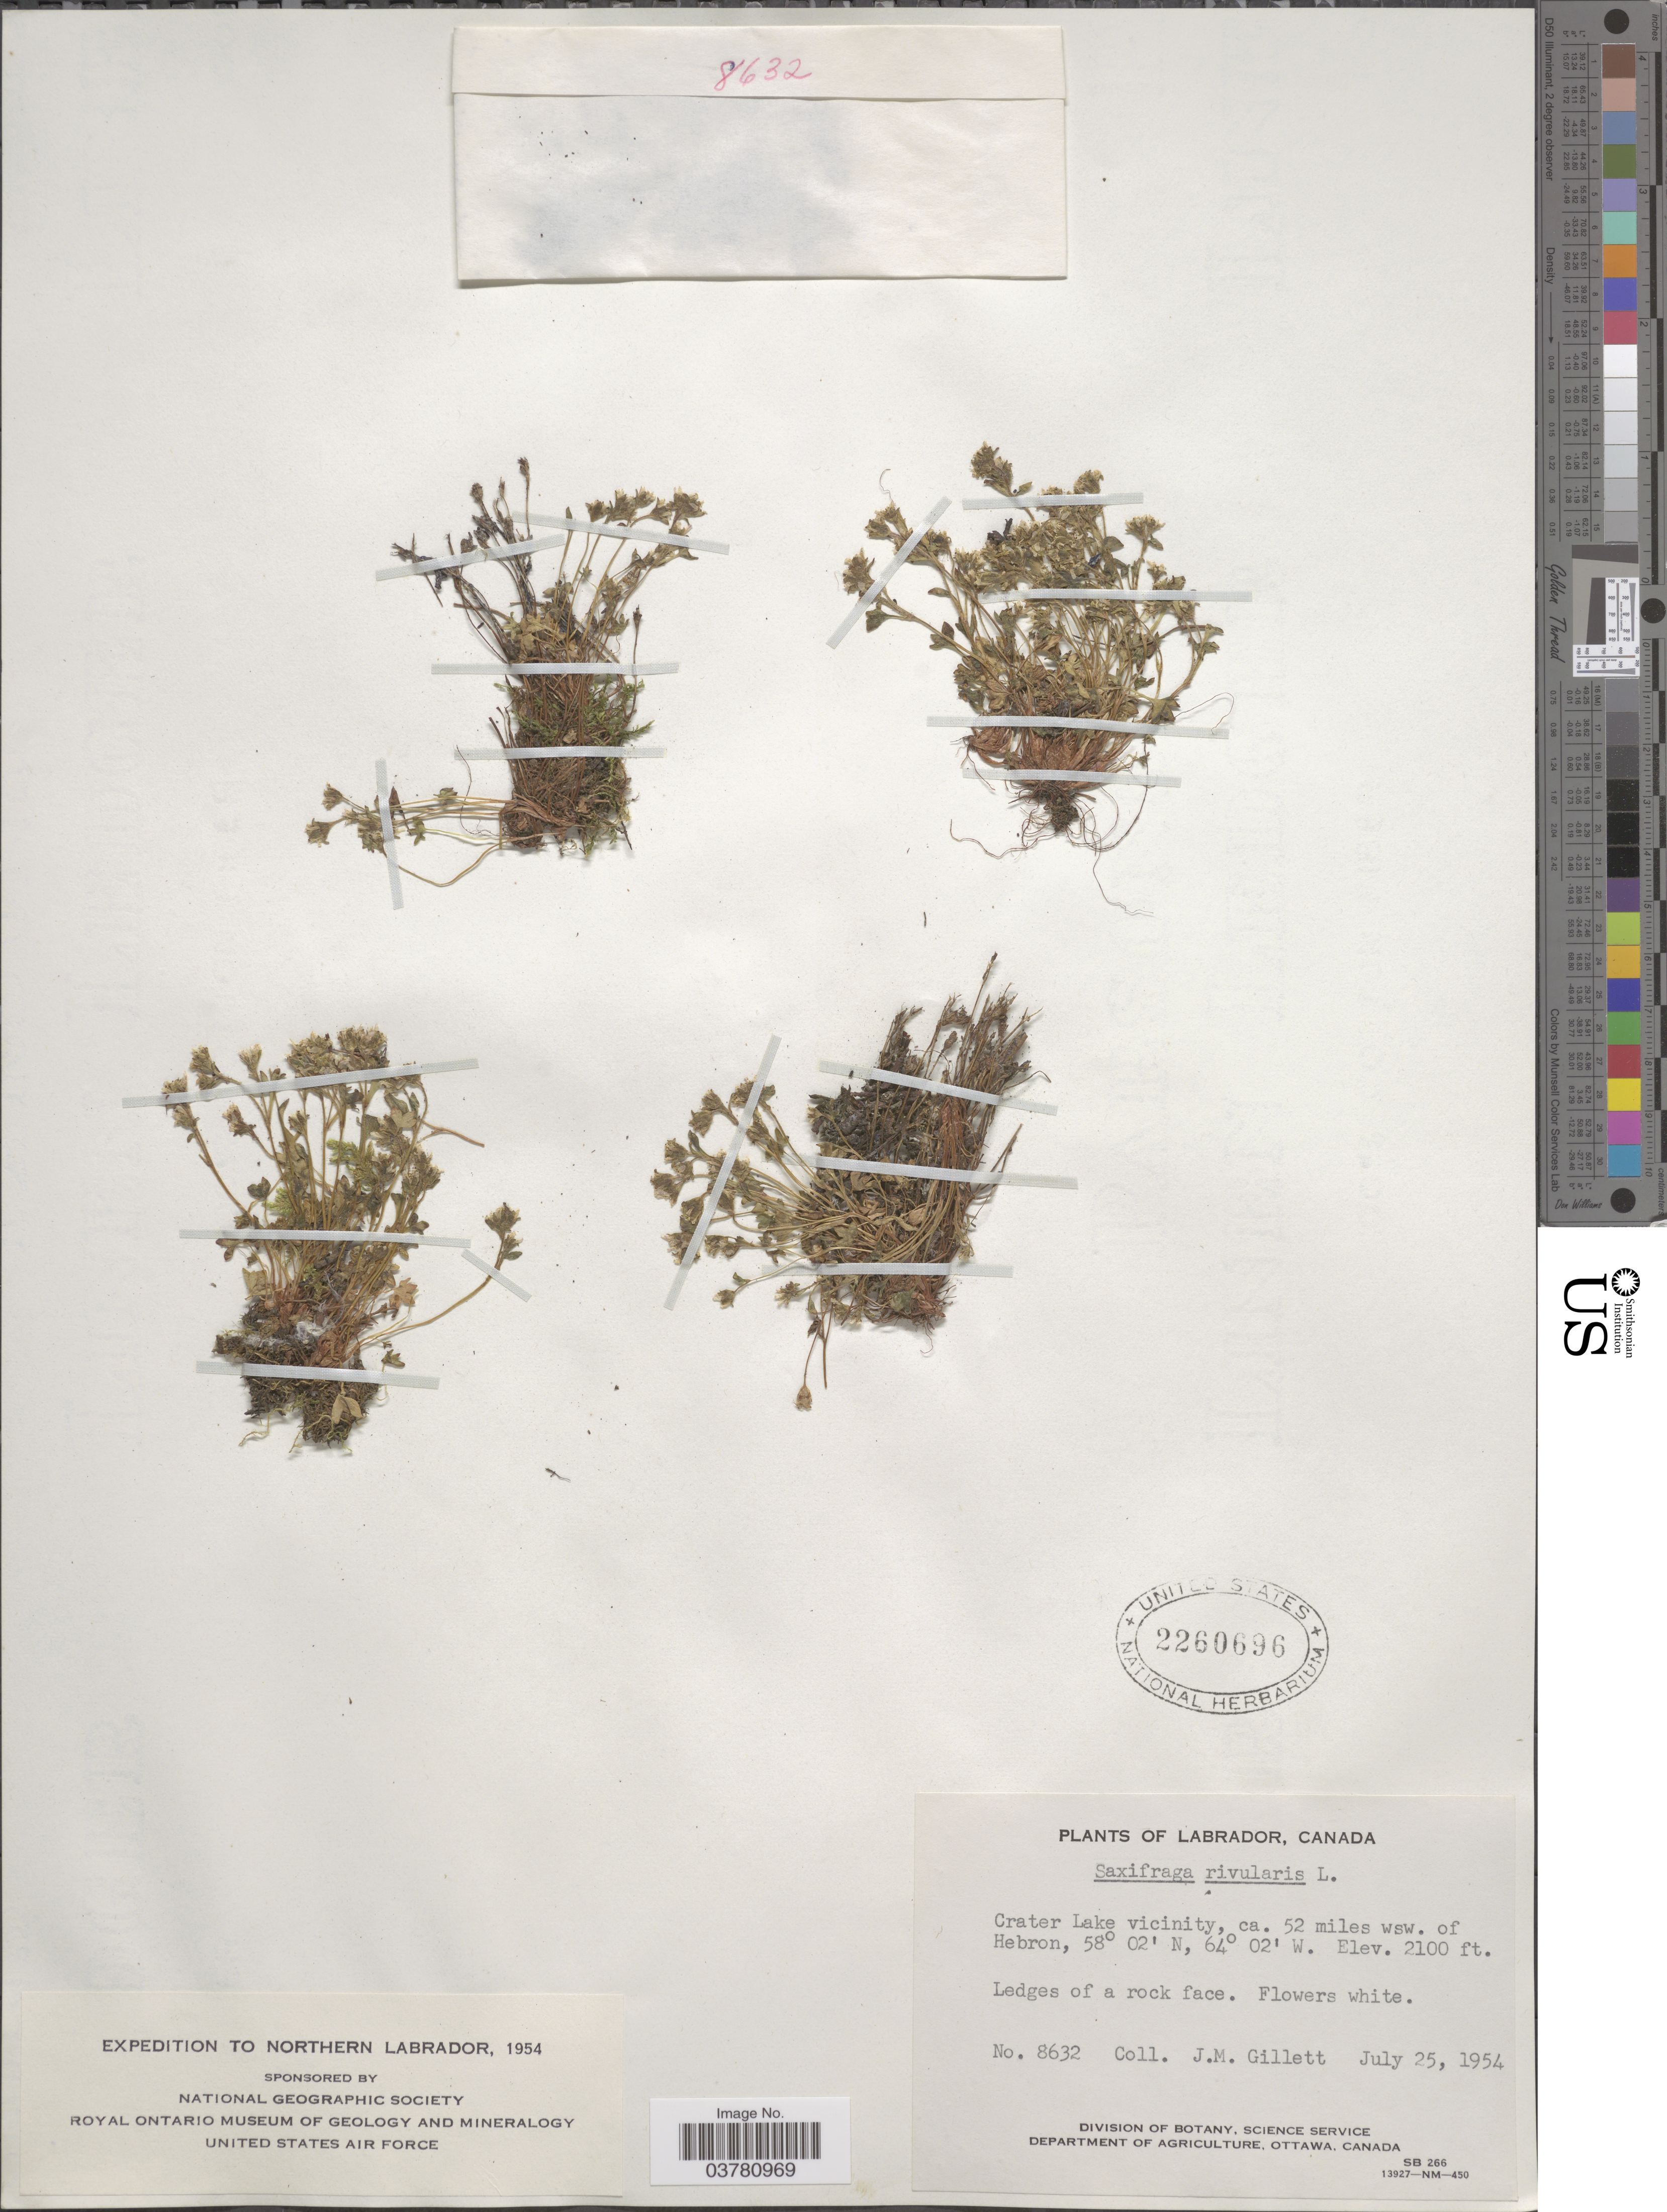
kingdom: Plantae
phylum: Tracheophyta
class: Magnoliopsida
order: Saxifragales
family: Saxifragaceae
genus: Saxifraga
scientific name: Saxifraga rivularis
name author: L.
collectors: J. M. Gillett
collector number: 8632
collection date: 1954-07-25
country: Canada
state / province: Newfoundland and Labrador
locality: Labrador. Crater Lake vicinity, ca. 52 miles wsw. of Hebron. Ledges of rock face. Expedition to Northern Labrador, 1954.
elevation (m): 640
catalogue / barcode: US 2260696